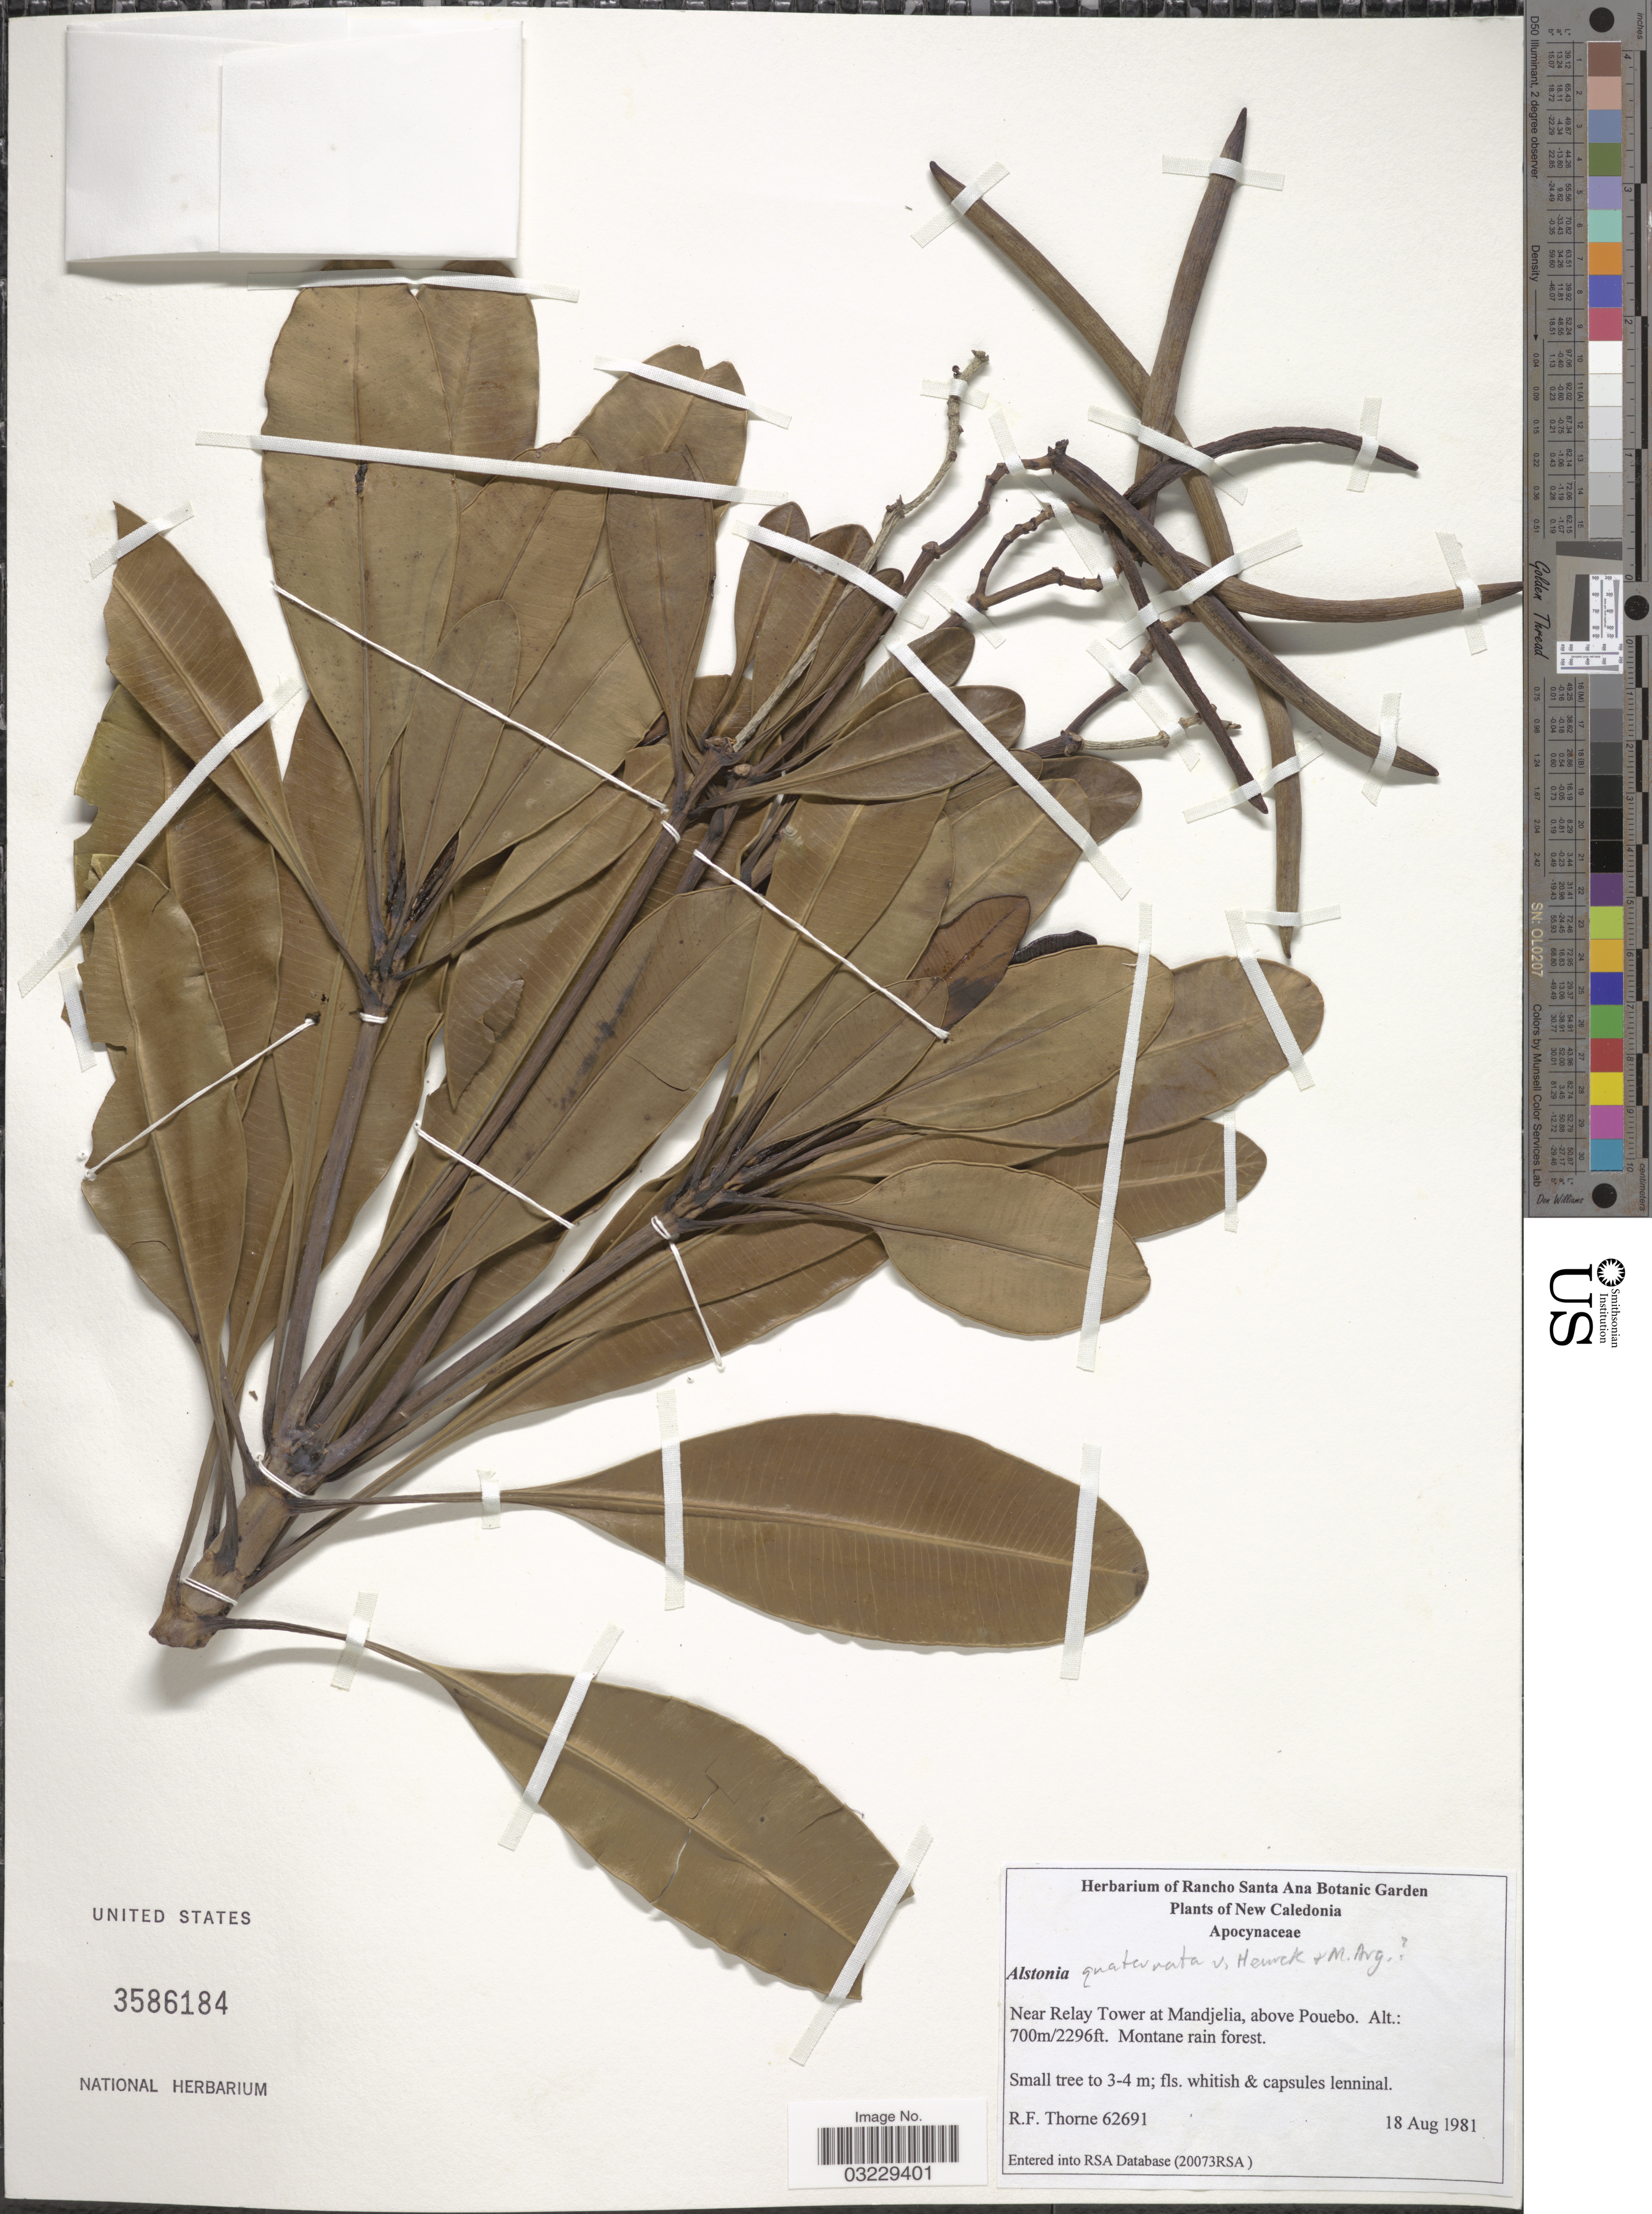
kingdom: Plantae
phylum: Tracheophyta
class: Magnoliopsida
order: Gentianales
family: Apocynaceae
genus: Alstonia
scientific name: Alstonia quaternata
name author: Van Heurck & Müll. Arg.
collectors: R. Thorne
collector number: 62691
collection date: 1981-08-18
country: New Caledonia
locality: Near Relay Tower at Mandjelia, above Pouebo.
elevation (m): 700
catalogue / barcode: US 3586184